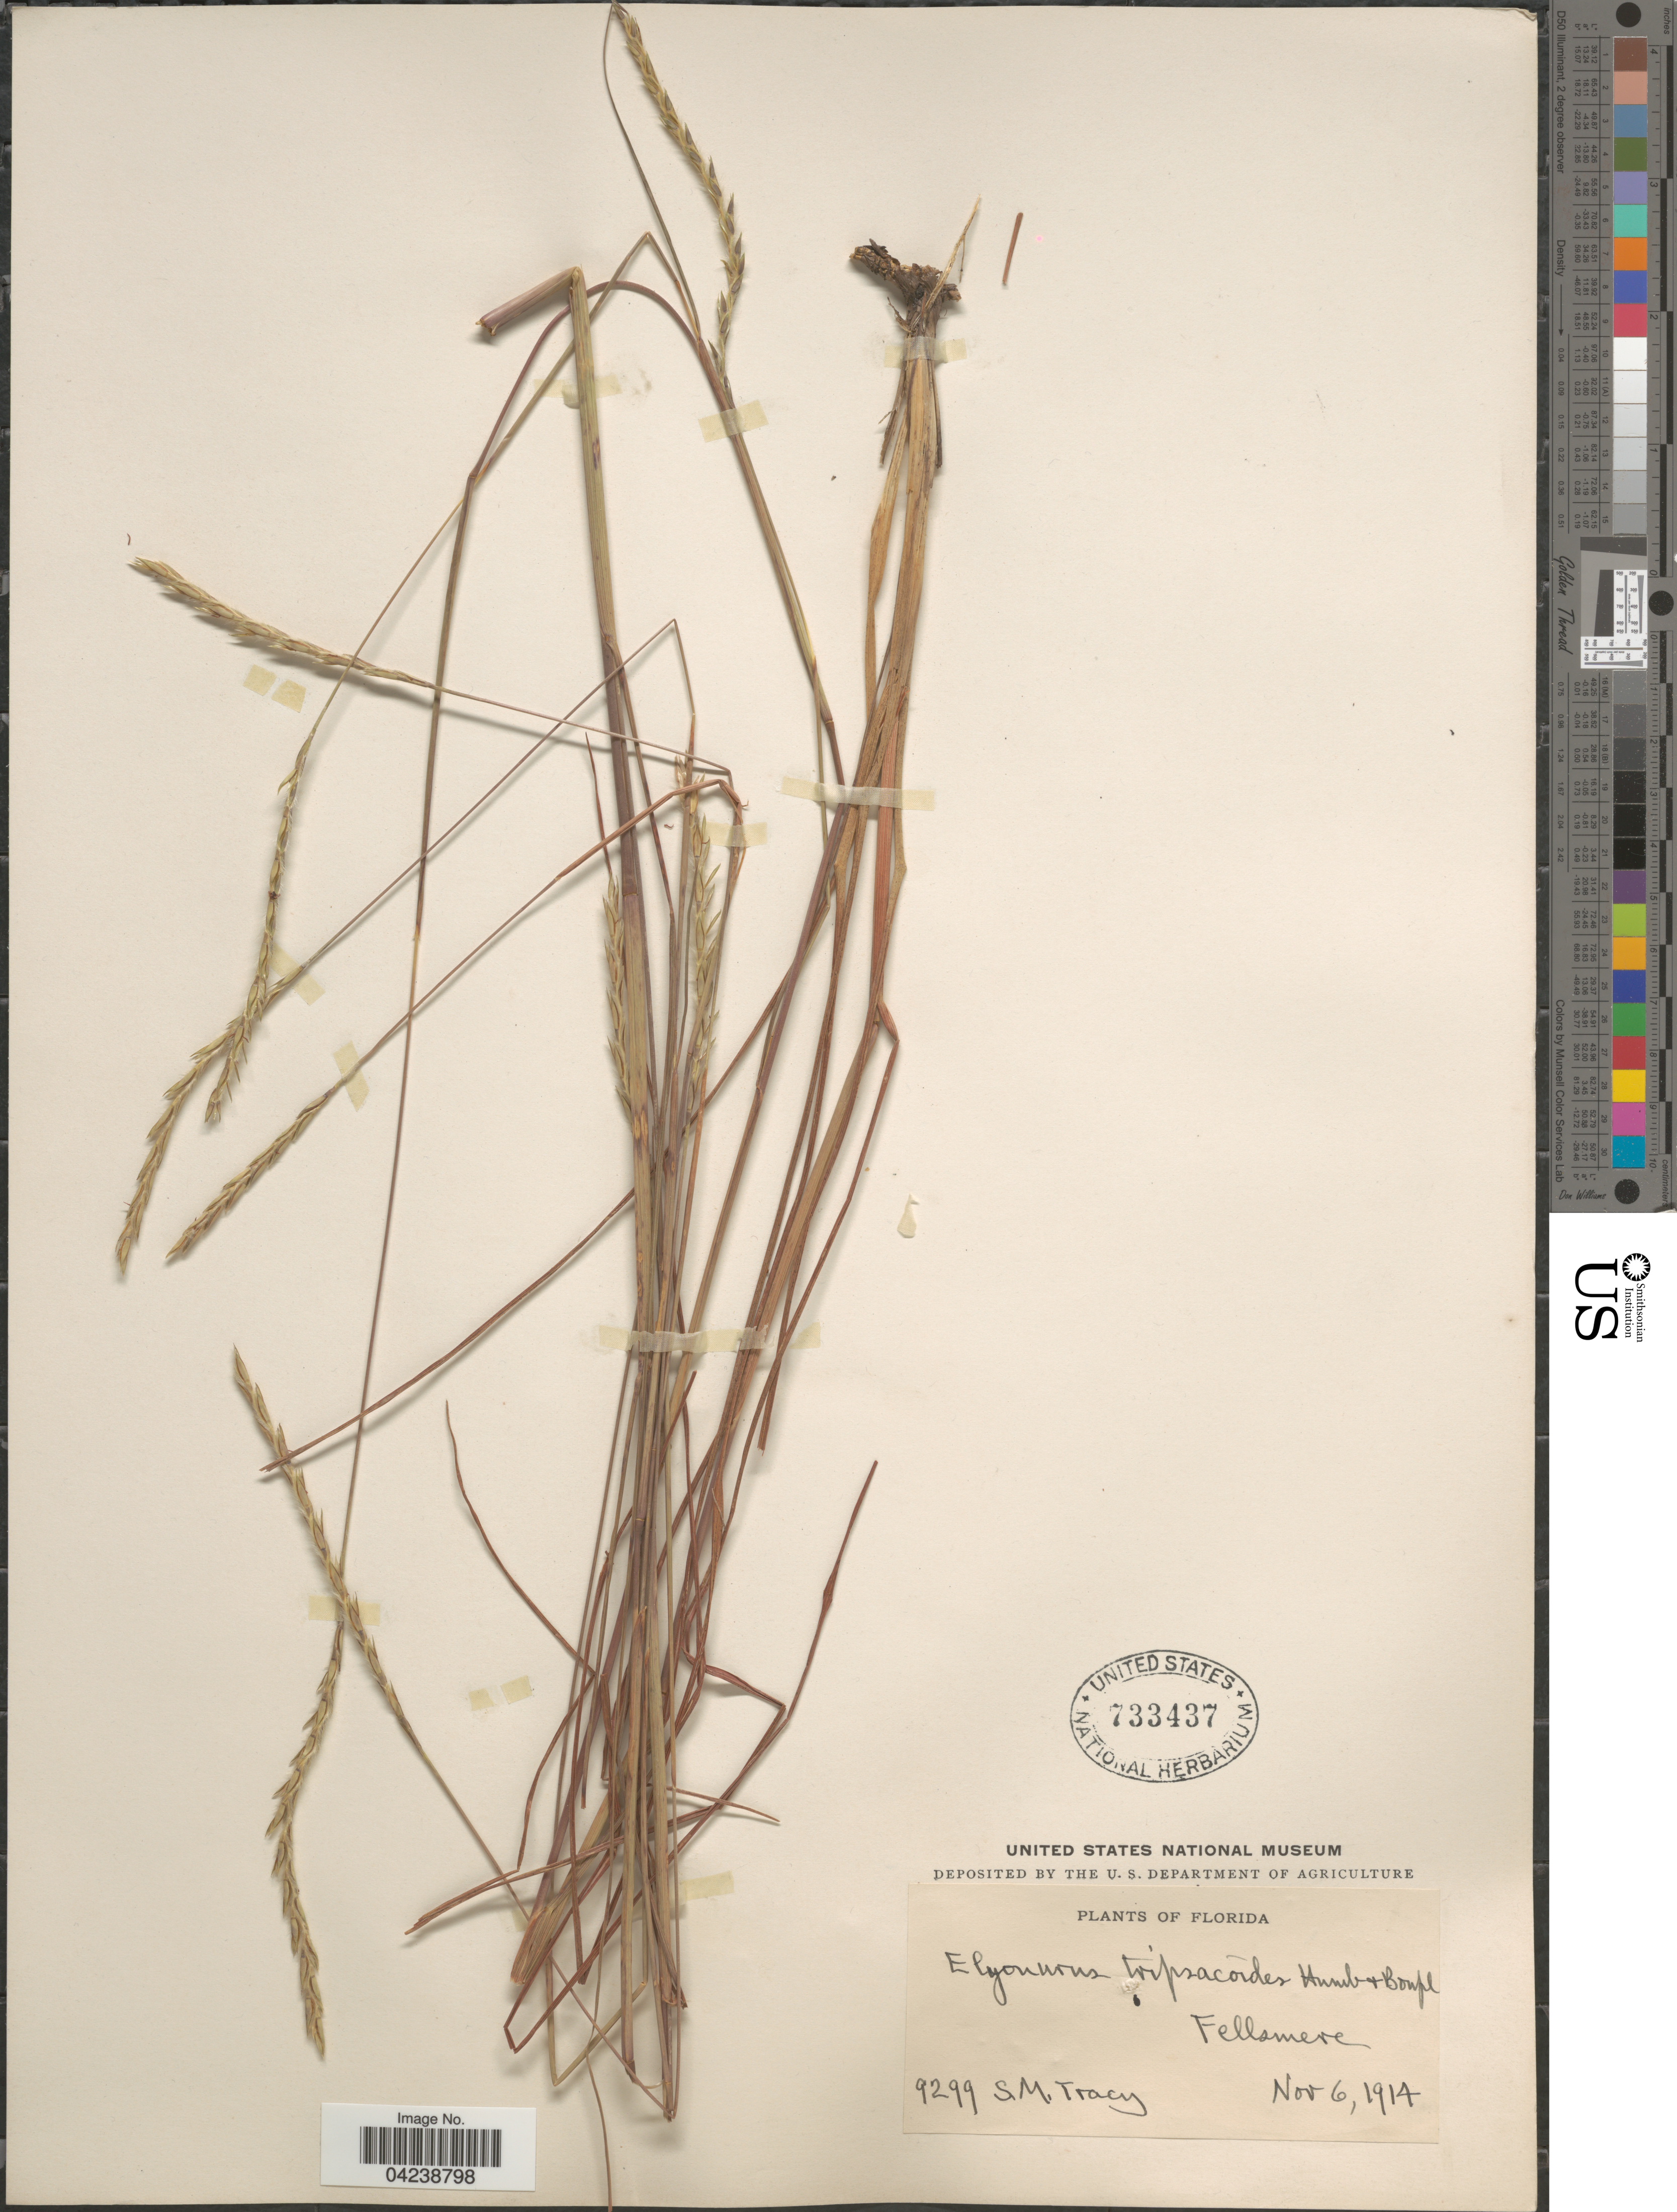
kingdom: Plantae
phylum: Tracheophyta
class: Liliopsida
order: Poales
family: Poaceae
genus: Elionurus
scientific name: Elionurus tripsacoides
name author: Humb. & Bonpl. ex Willd.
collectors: S. M. Tracy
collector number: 9299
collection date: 1914-11-06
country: United States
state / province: Florida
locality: Fellsmere.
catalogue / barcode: US 733437